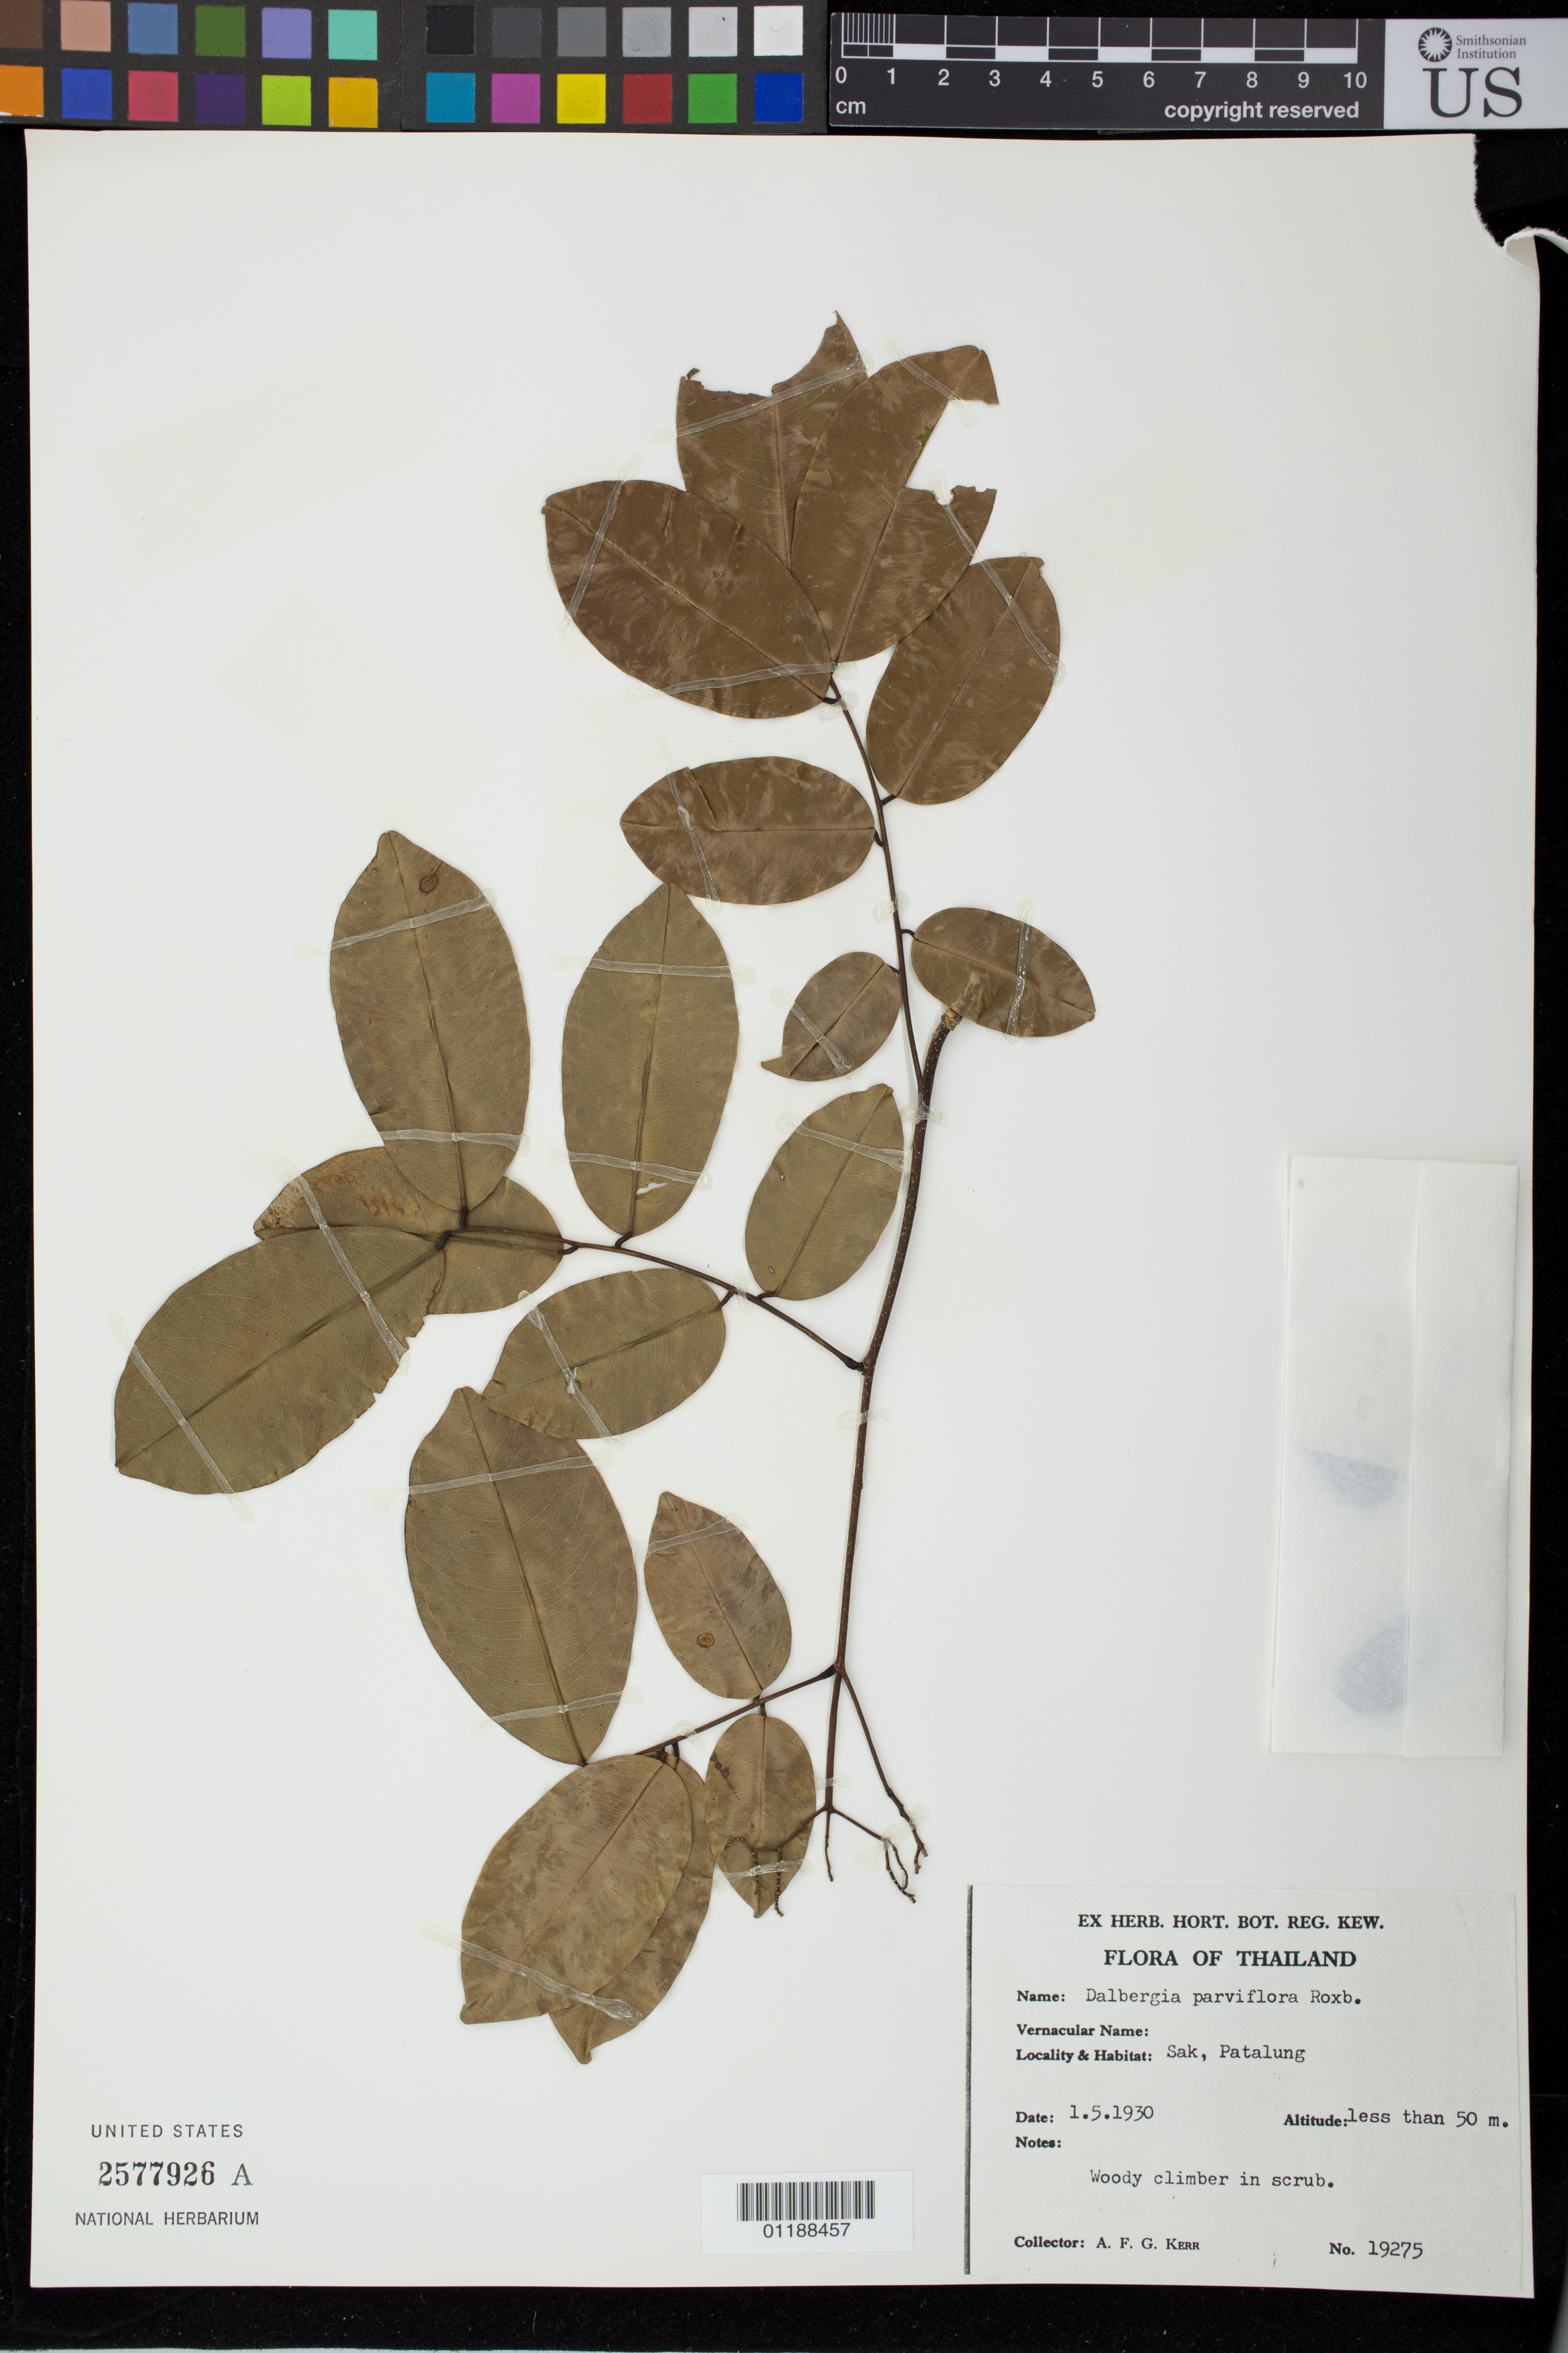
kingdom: Plantae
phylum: Tracheophyta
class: Magnoliopsida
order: Fabales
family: Fabaceae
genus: Dalbergia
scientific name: Dalbergia parviflora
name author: Roxb.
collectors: A. F. G. Kerr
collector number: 19275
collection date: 1930-05-01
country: Thailand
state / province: Phattalung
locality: Sak, Patalung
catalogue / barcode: US 2577926A